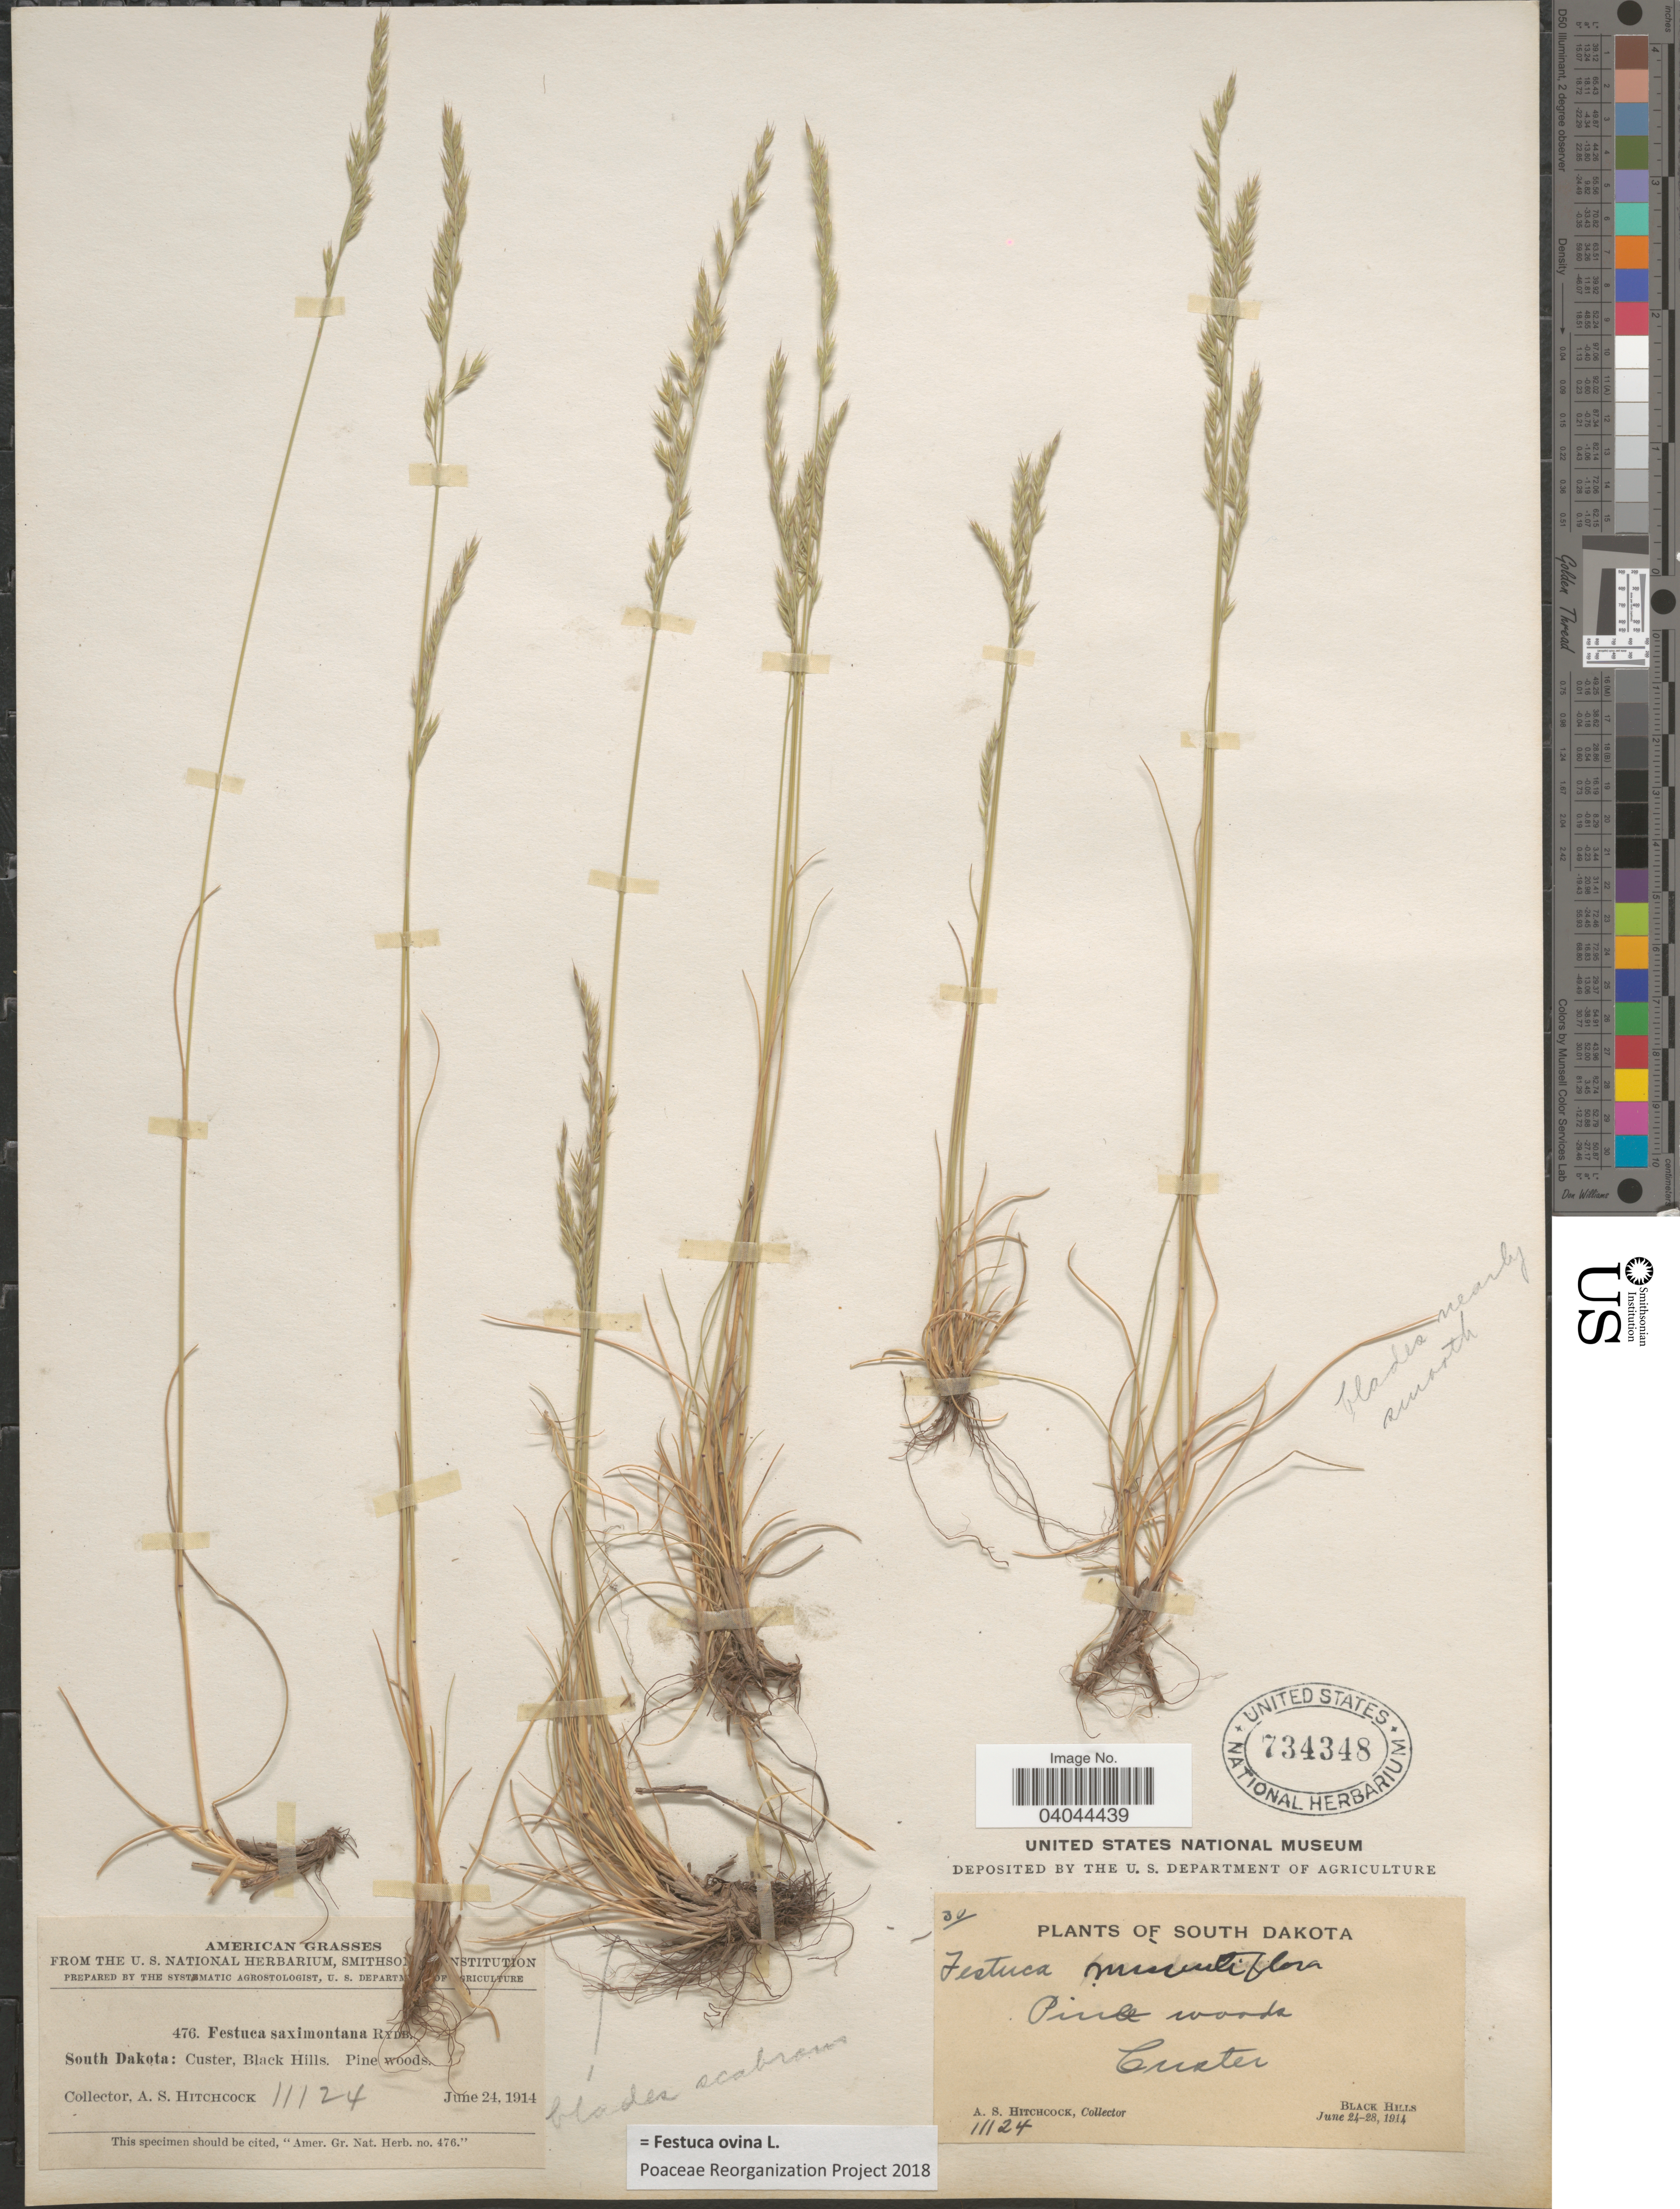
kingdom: Plantae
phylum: Tracheophyta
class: Liliopsida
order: Poales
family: Poaceae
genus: Festuca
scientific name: Festuca ovina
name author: L.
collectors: A. S. Hitchcock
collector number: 11124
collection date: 1914-06-24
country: United States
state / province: South Dakota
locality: Custer, Black Hills. Pine woods.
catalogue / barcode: US 734348